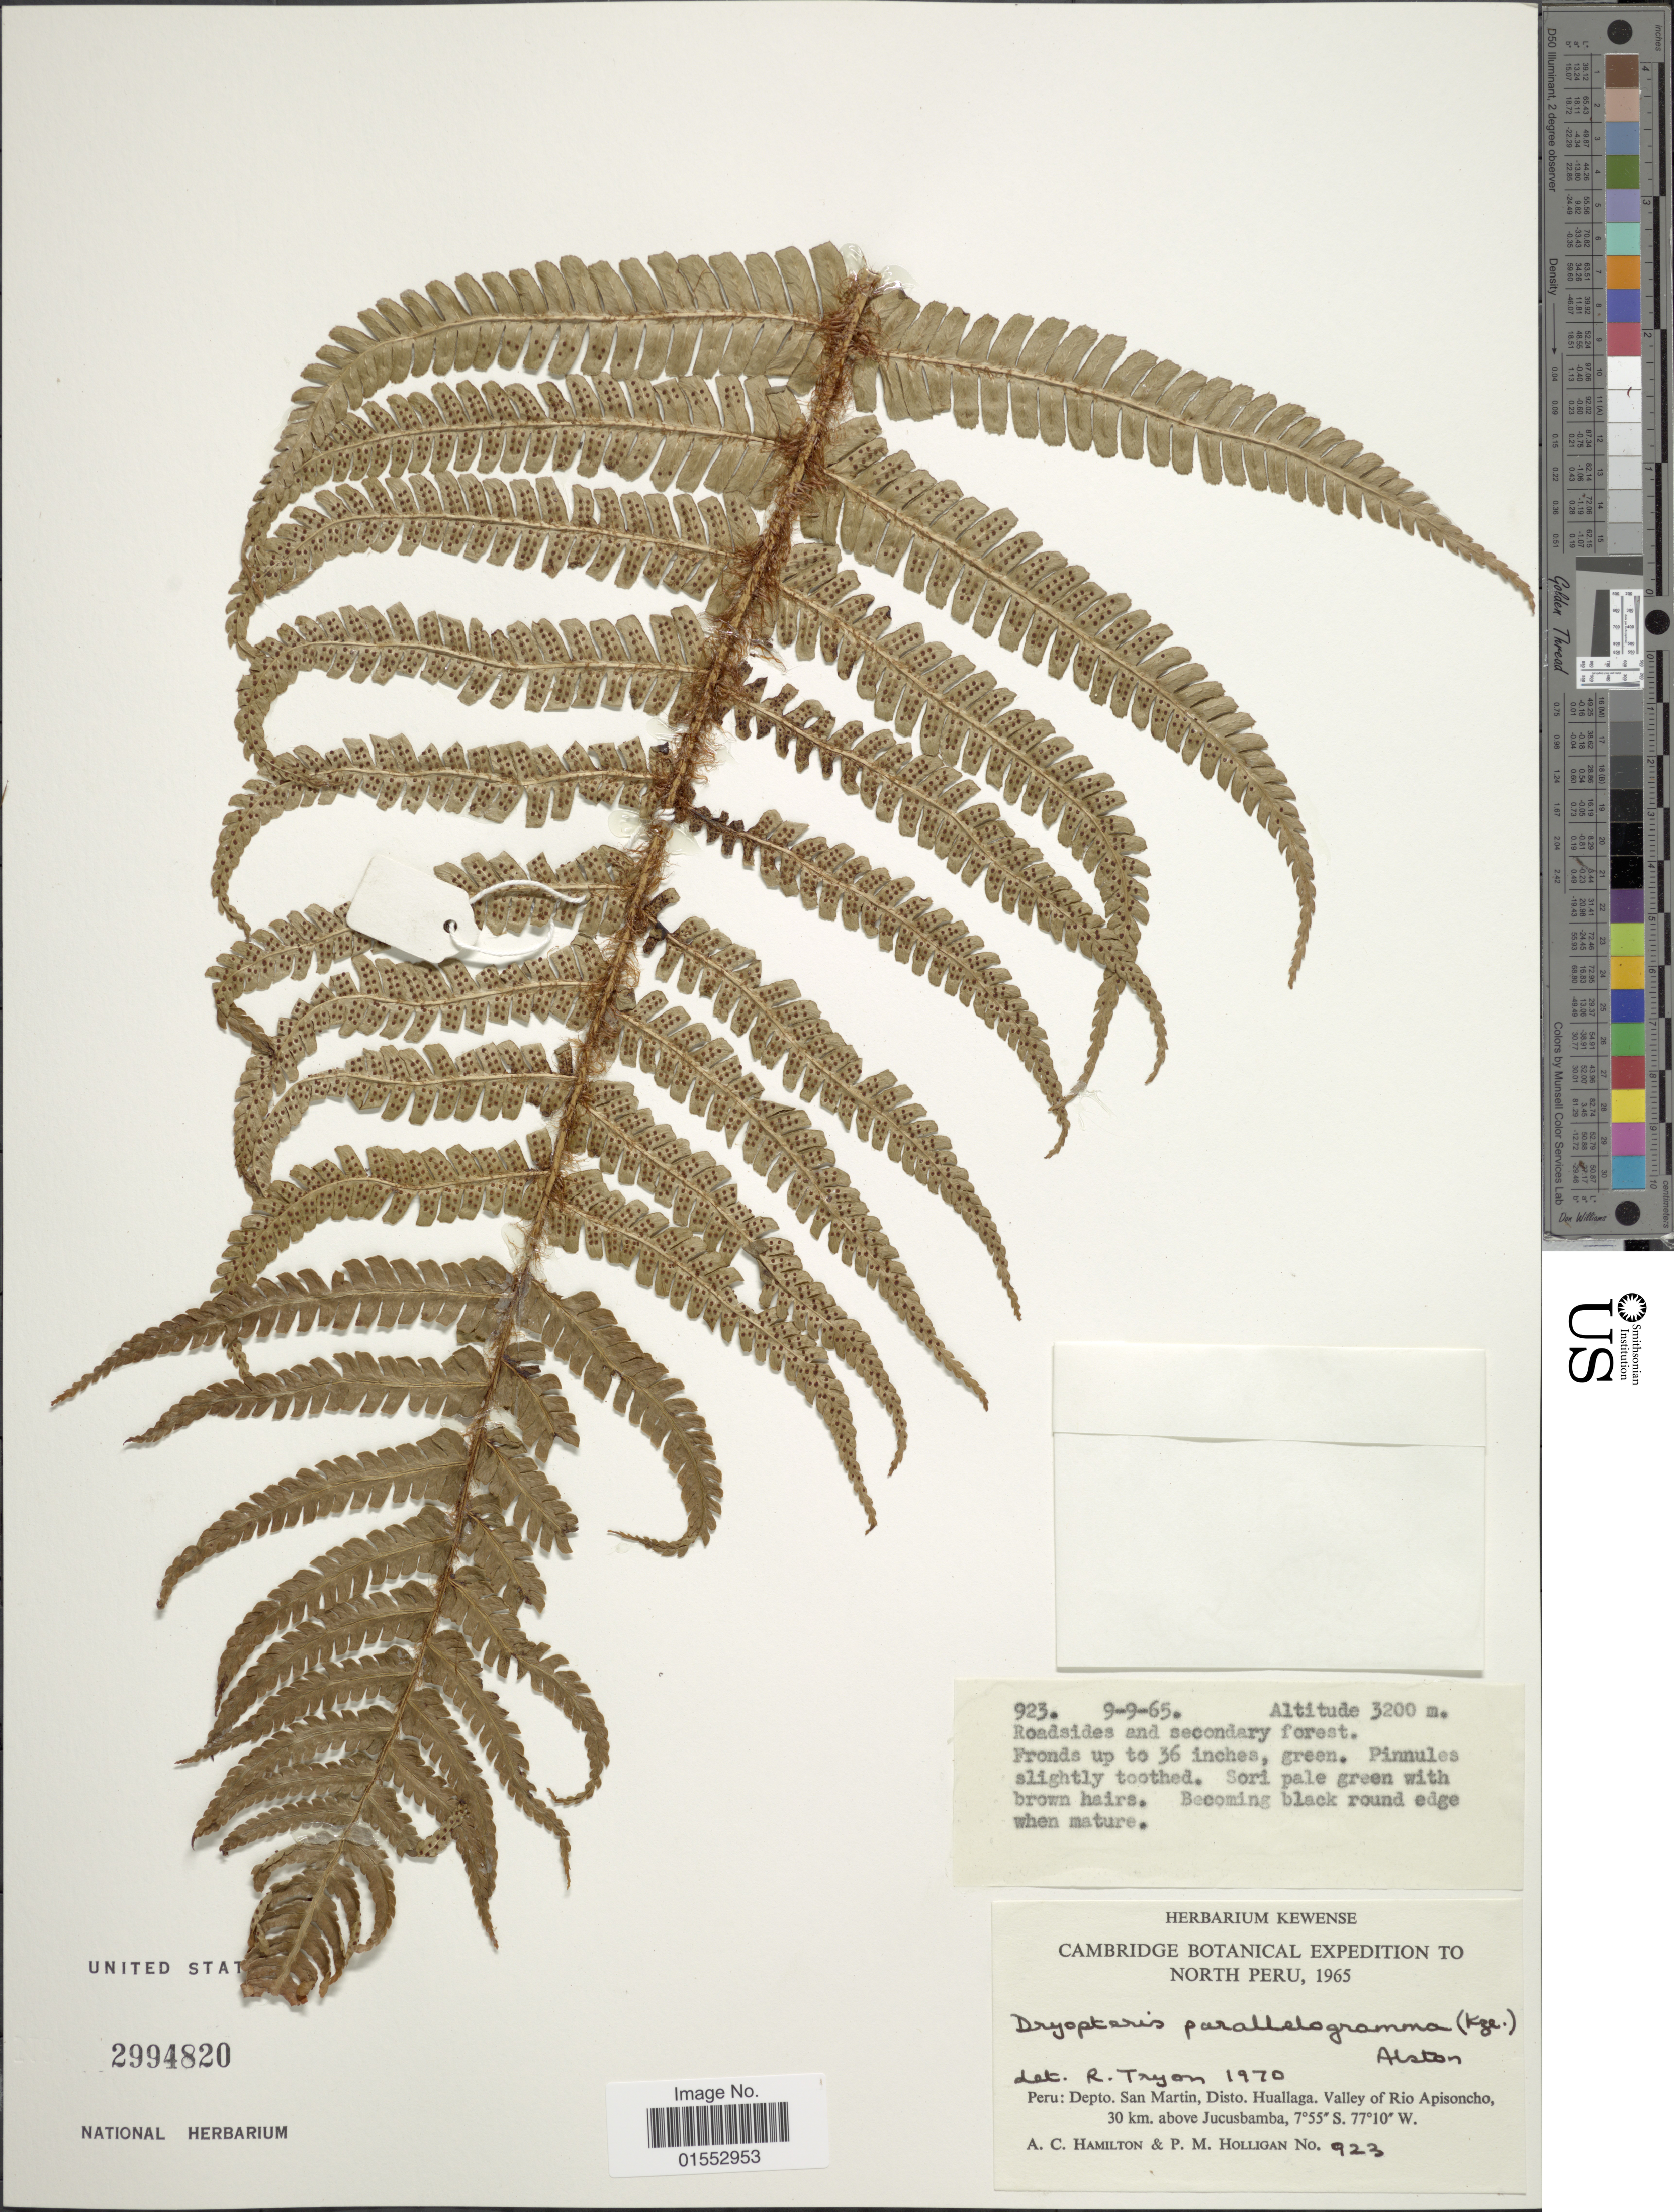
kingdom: Plantae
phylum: Tracheophyta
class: Polypodiopsida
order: Polypodiales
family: Dryopteridaceae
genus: Dryopteris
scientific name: Dryopteris wallichiana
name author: (Spreng.) Hyl.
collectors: A. Hamilton & P. Holligan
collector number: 923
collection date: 1926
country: Peru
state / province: San Martín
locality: North Peru. Depto. San Martin, Disto. Huallafa, valley of Rio Apisoncho, 30 km above Jucusbamba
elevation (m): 3200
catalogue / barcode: US 2994820